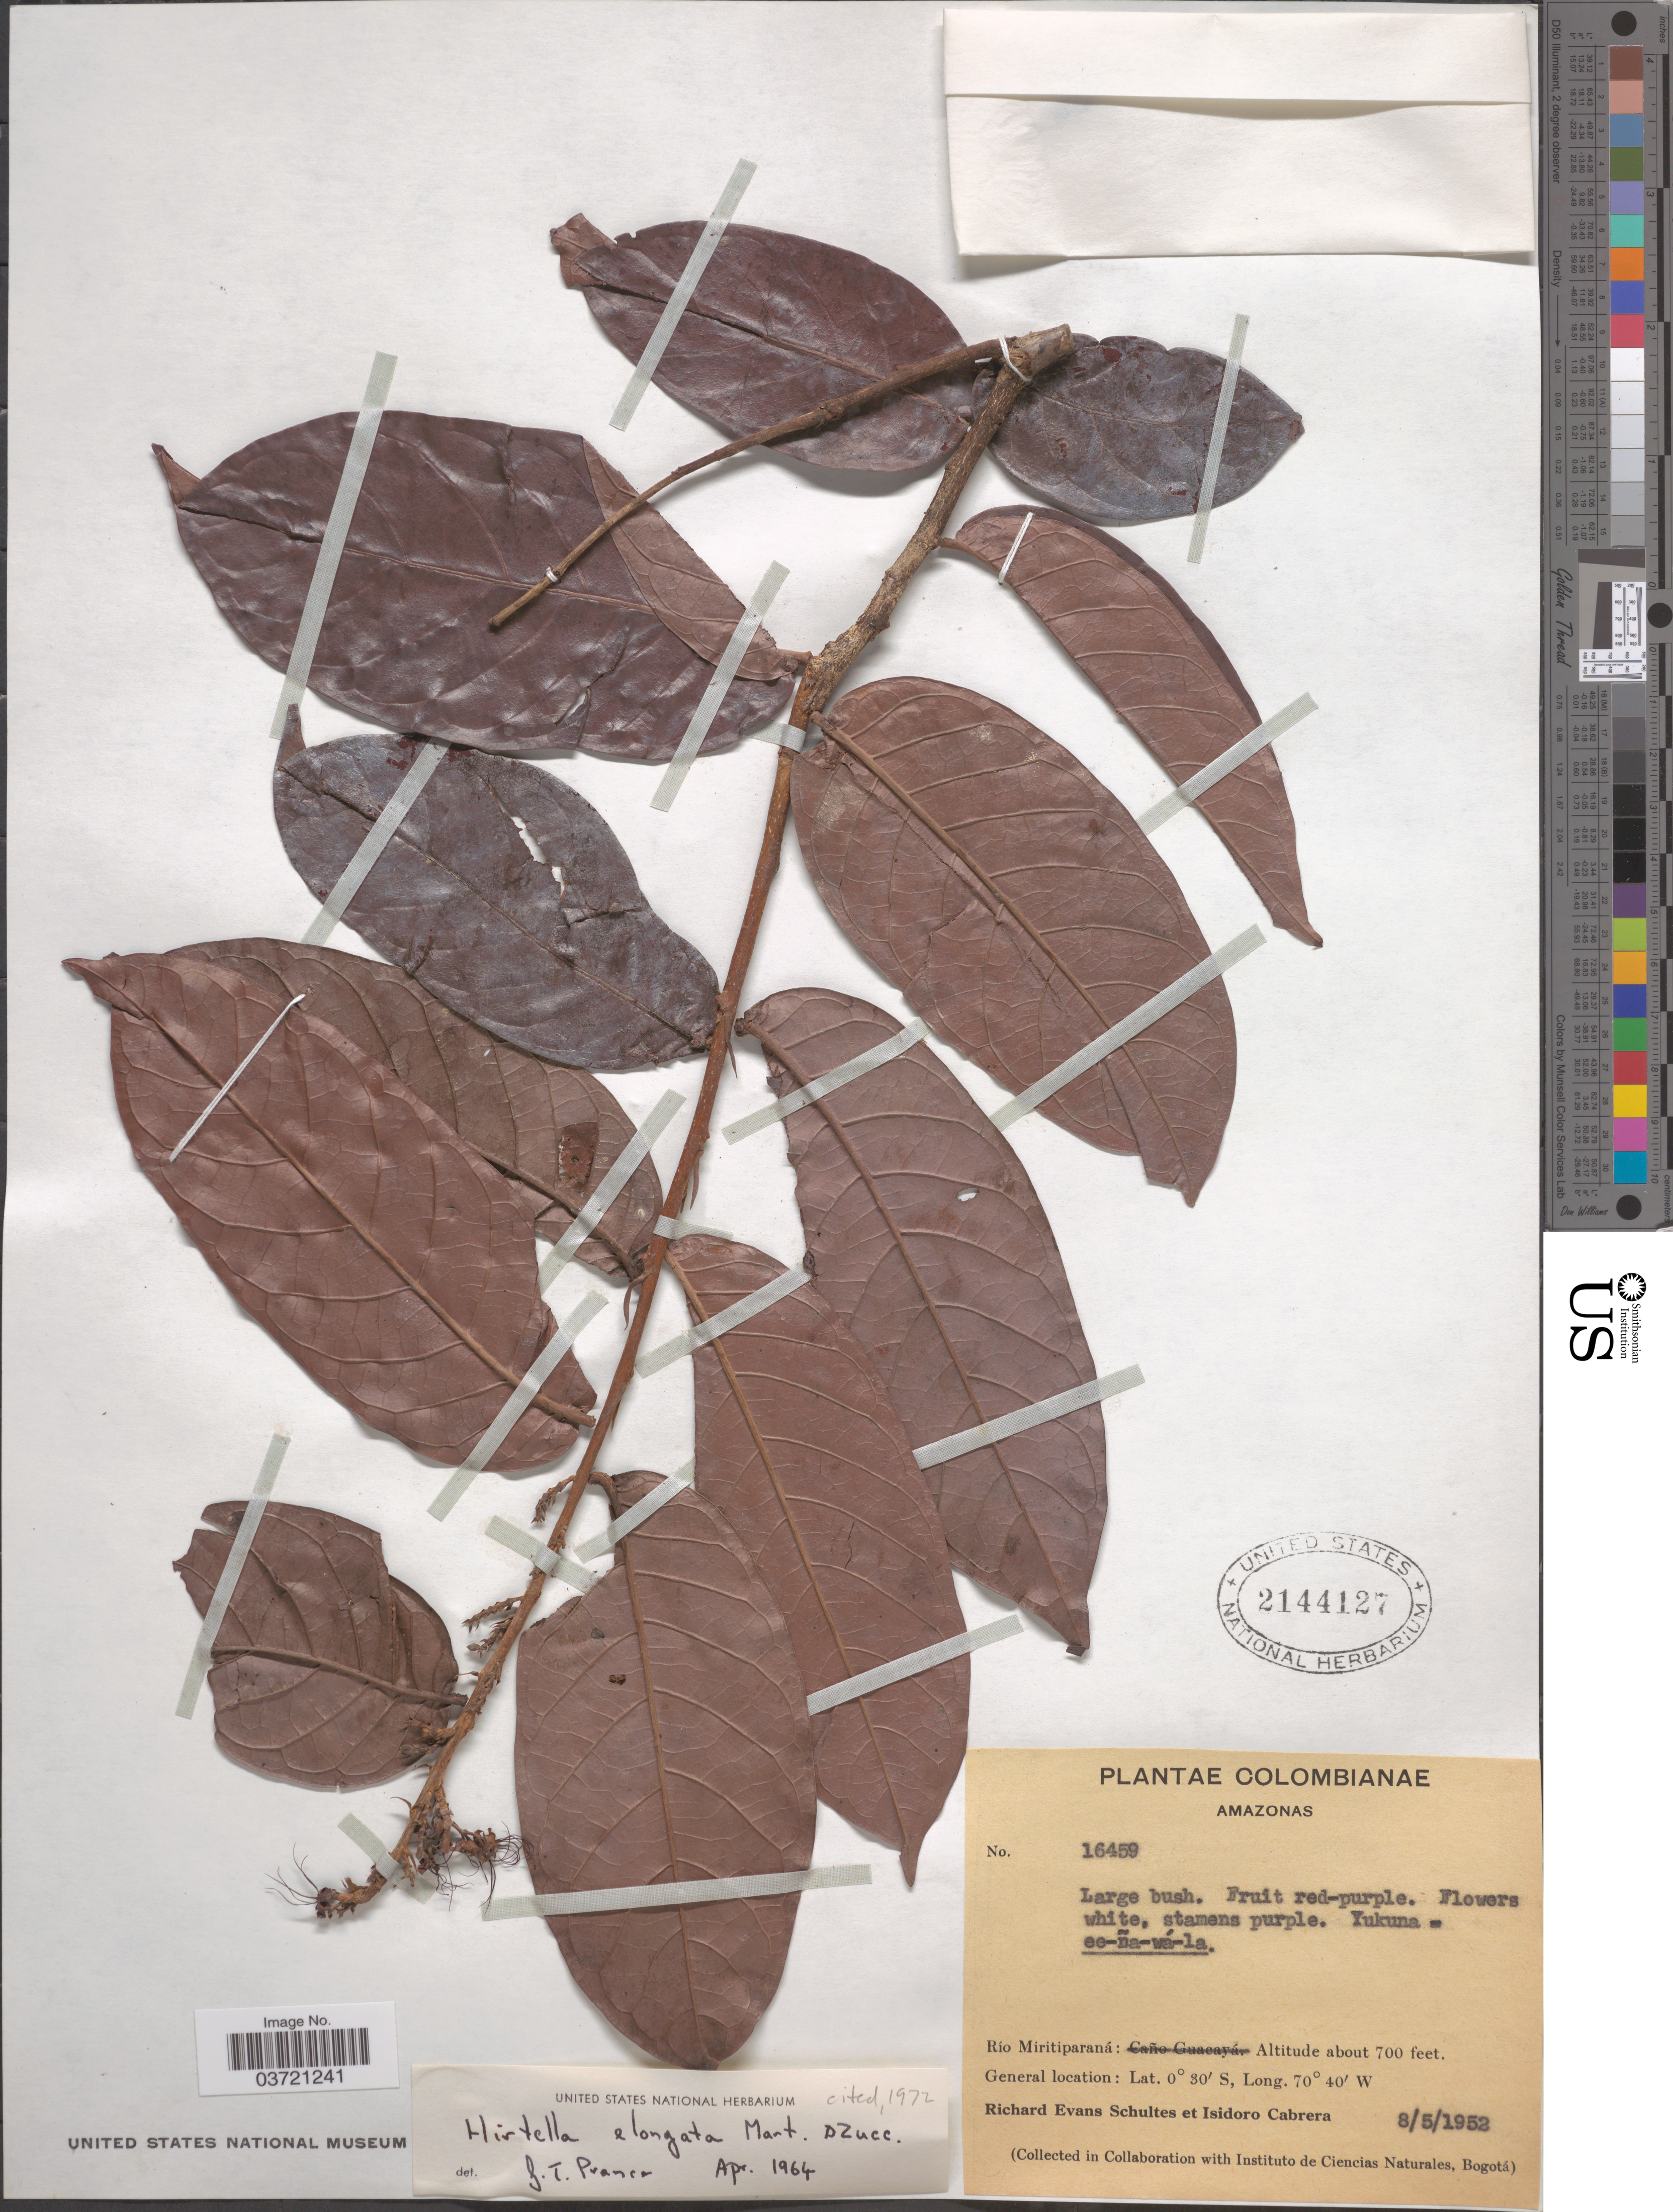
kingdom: Plantae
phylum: Tracheophyta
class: Magnoliopsida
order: Malpighiales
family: Chrysobalanaceae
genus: Hirtella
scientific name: Hirtella elongata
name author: Mart. & Zucc.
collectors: R. E. Schultes & I. Cabrera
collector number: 16459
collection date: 1952-05-08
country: Colombia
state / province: Amazônas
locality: Río Miritiparaná.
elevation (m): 213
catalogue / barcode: US 2144127